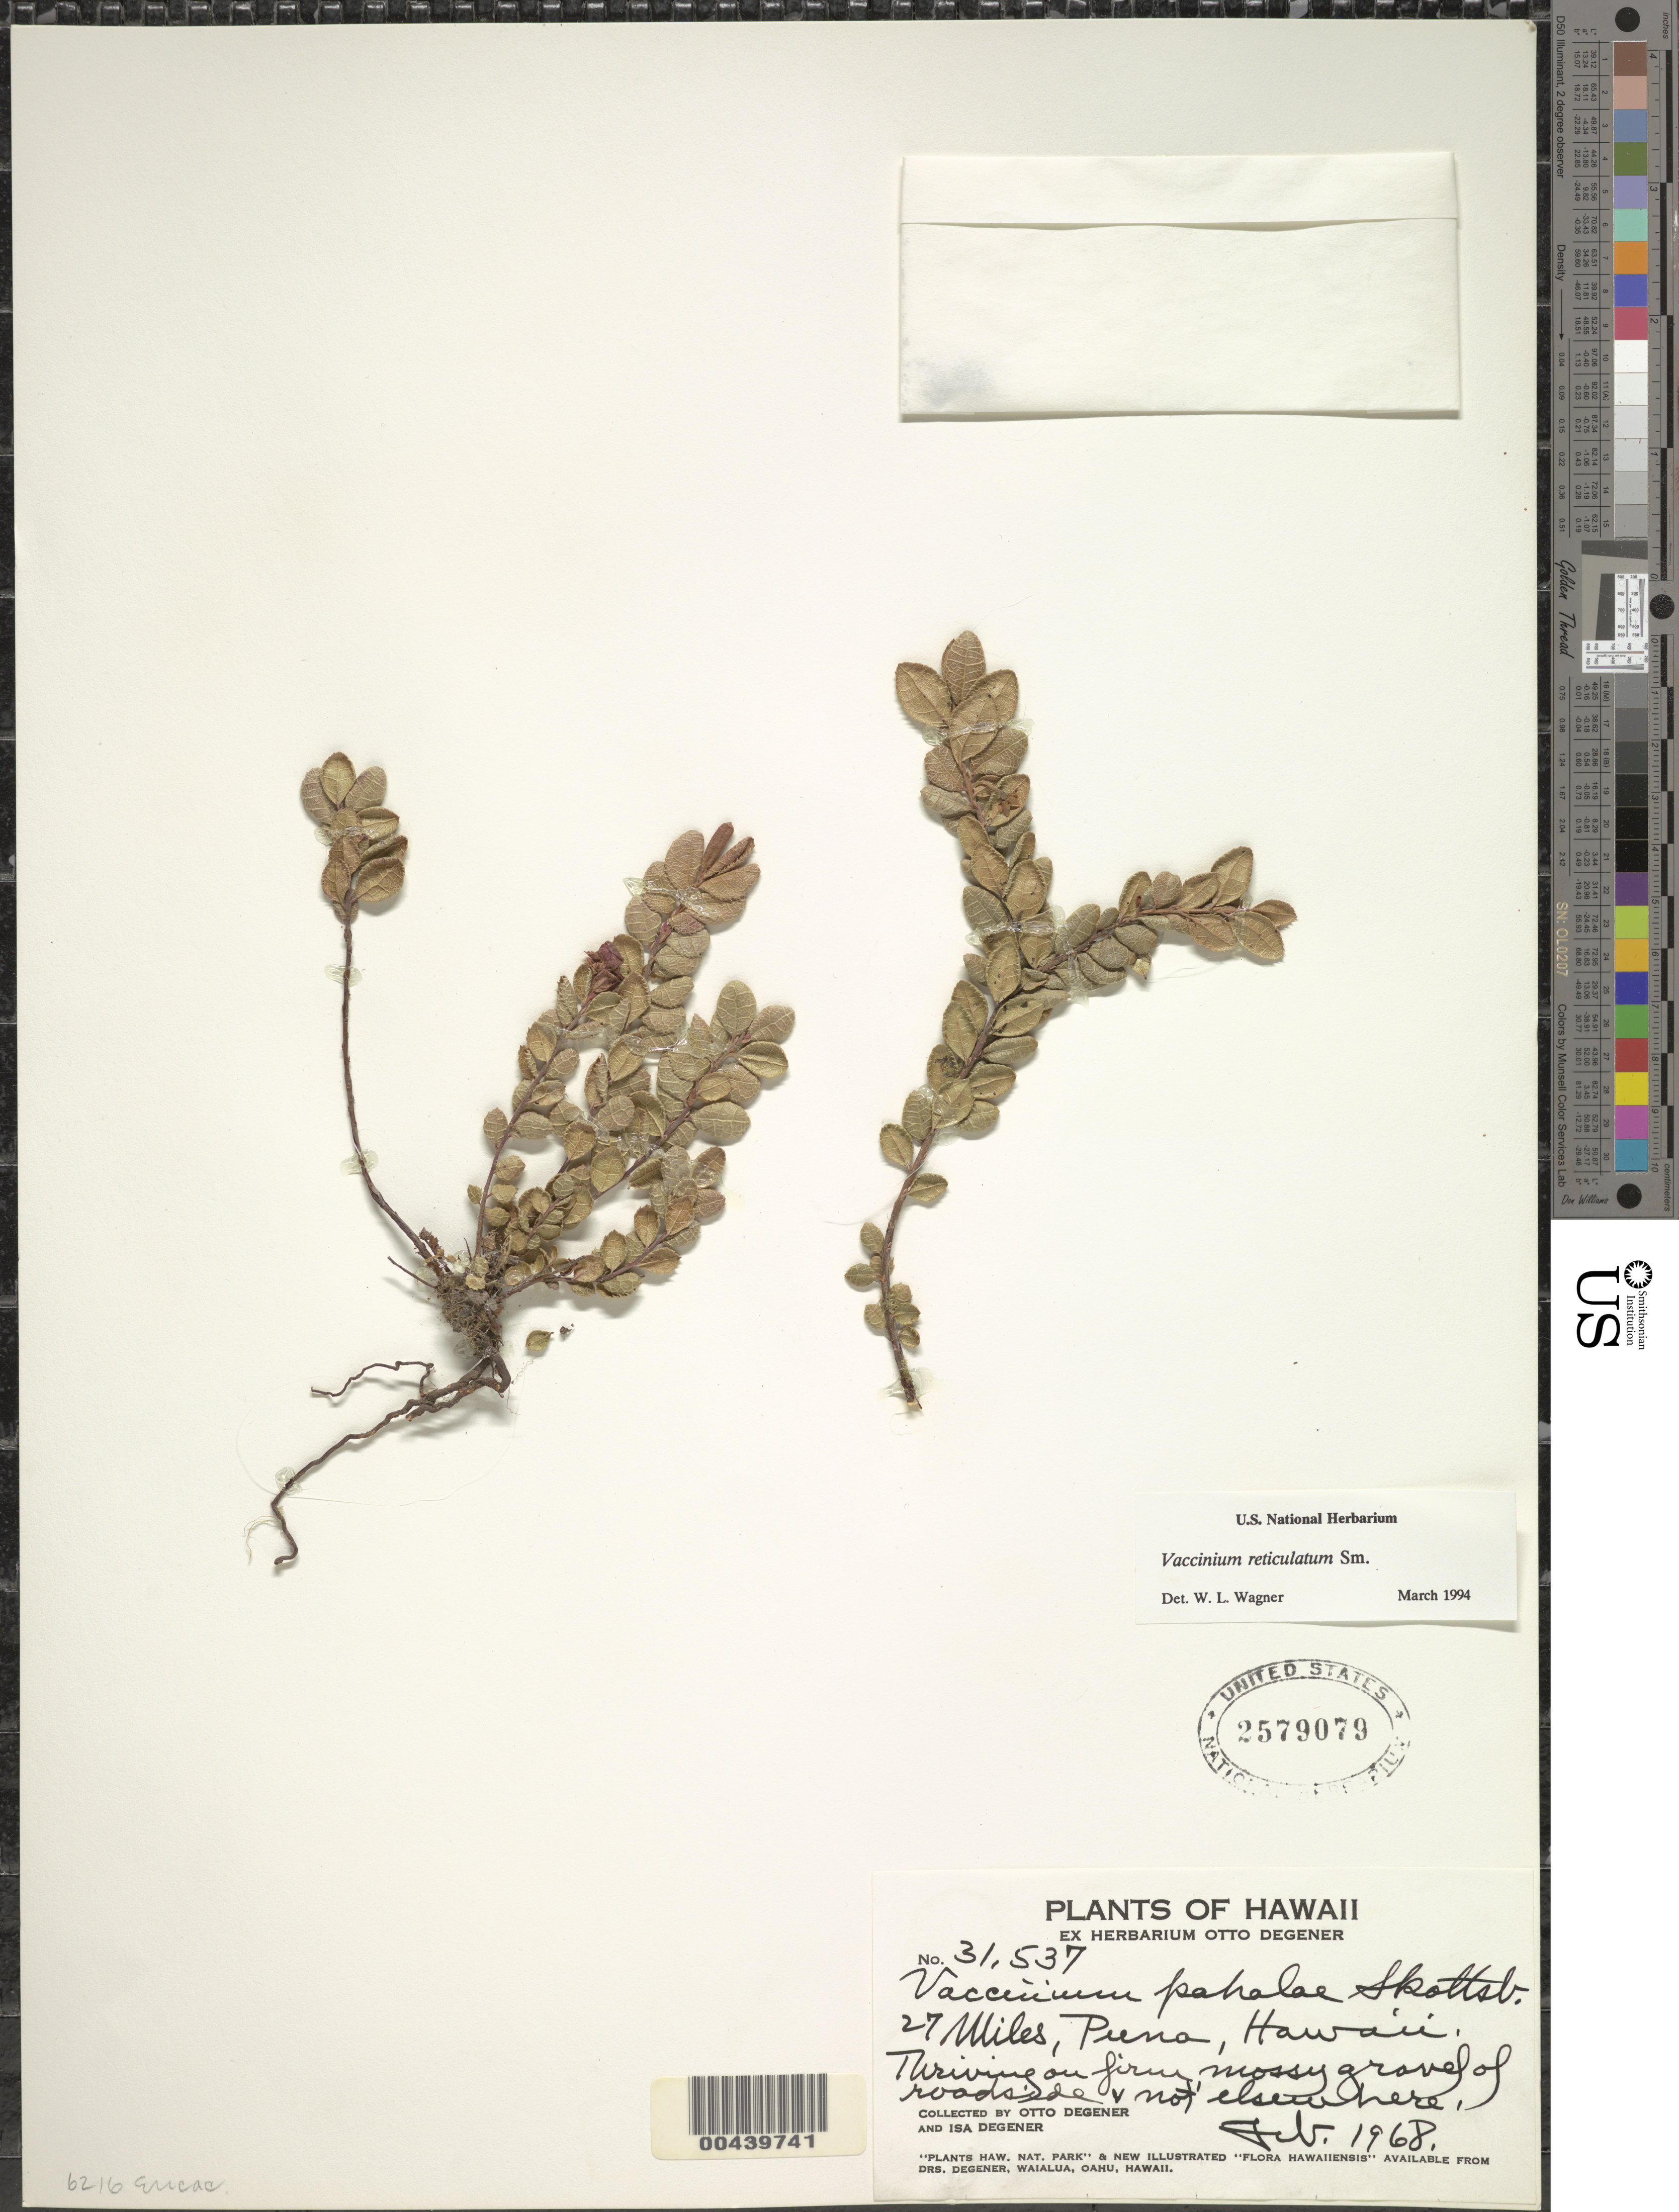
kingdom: Plantae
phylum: Tracheophyta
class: Magnoliopsida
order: Ericales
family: Ericaceae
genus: Vaccinium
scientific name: Vaccinium reticulatum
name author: Sm.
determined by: Wagner, W. L., (BOT), Smithsonian Institution - National Museum of Natural History (UNITED STATES)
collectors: O. Degener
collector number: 31537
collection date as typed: Feb 1968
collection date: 1968-02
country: United States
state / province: Hawaii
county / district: Hawaii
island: Hawaii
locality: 27 miles, Puna, roadside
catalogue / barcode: US 2579079